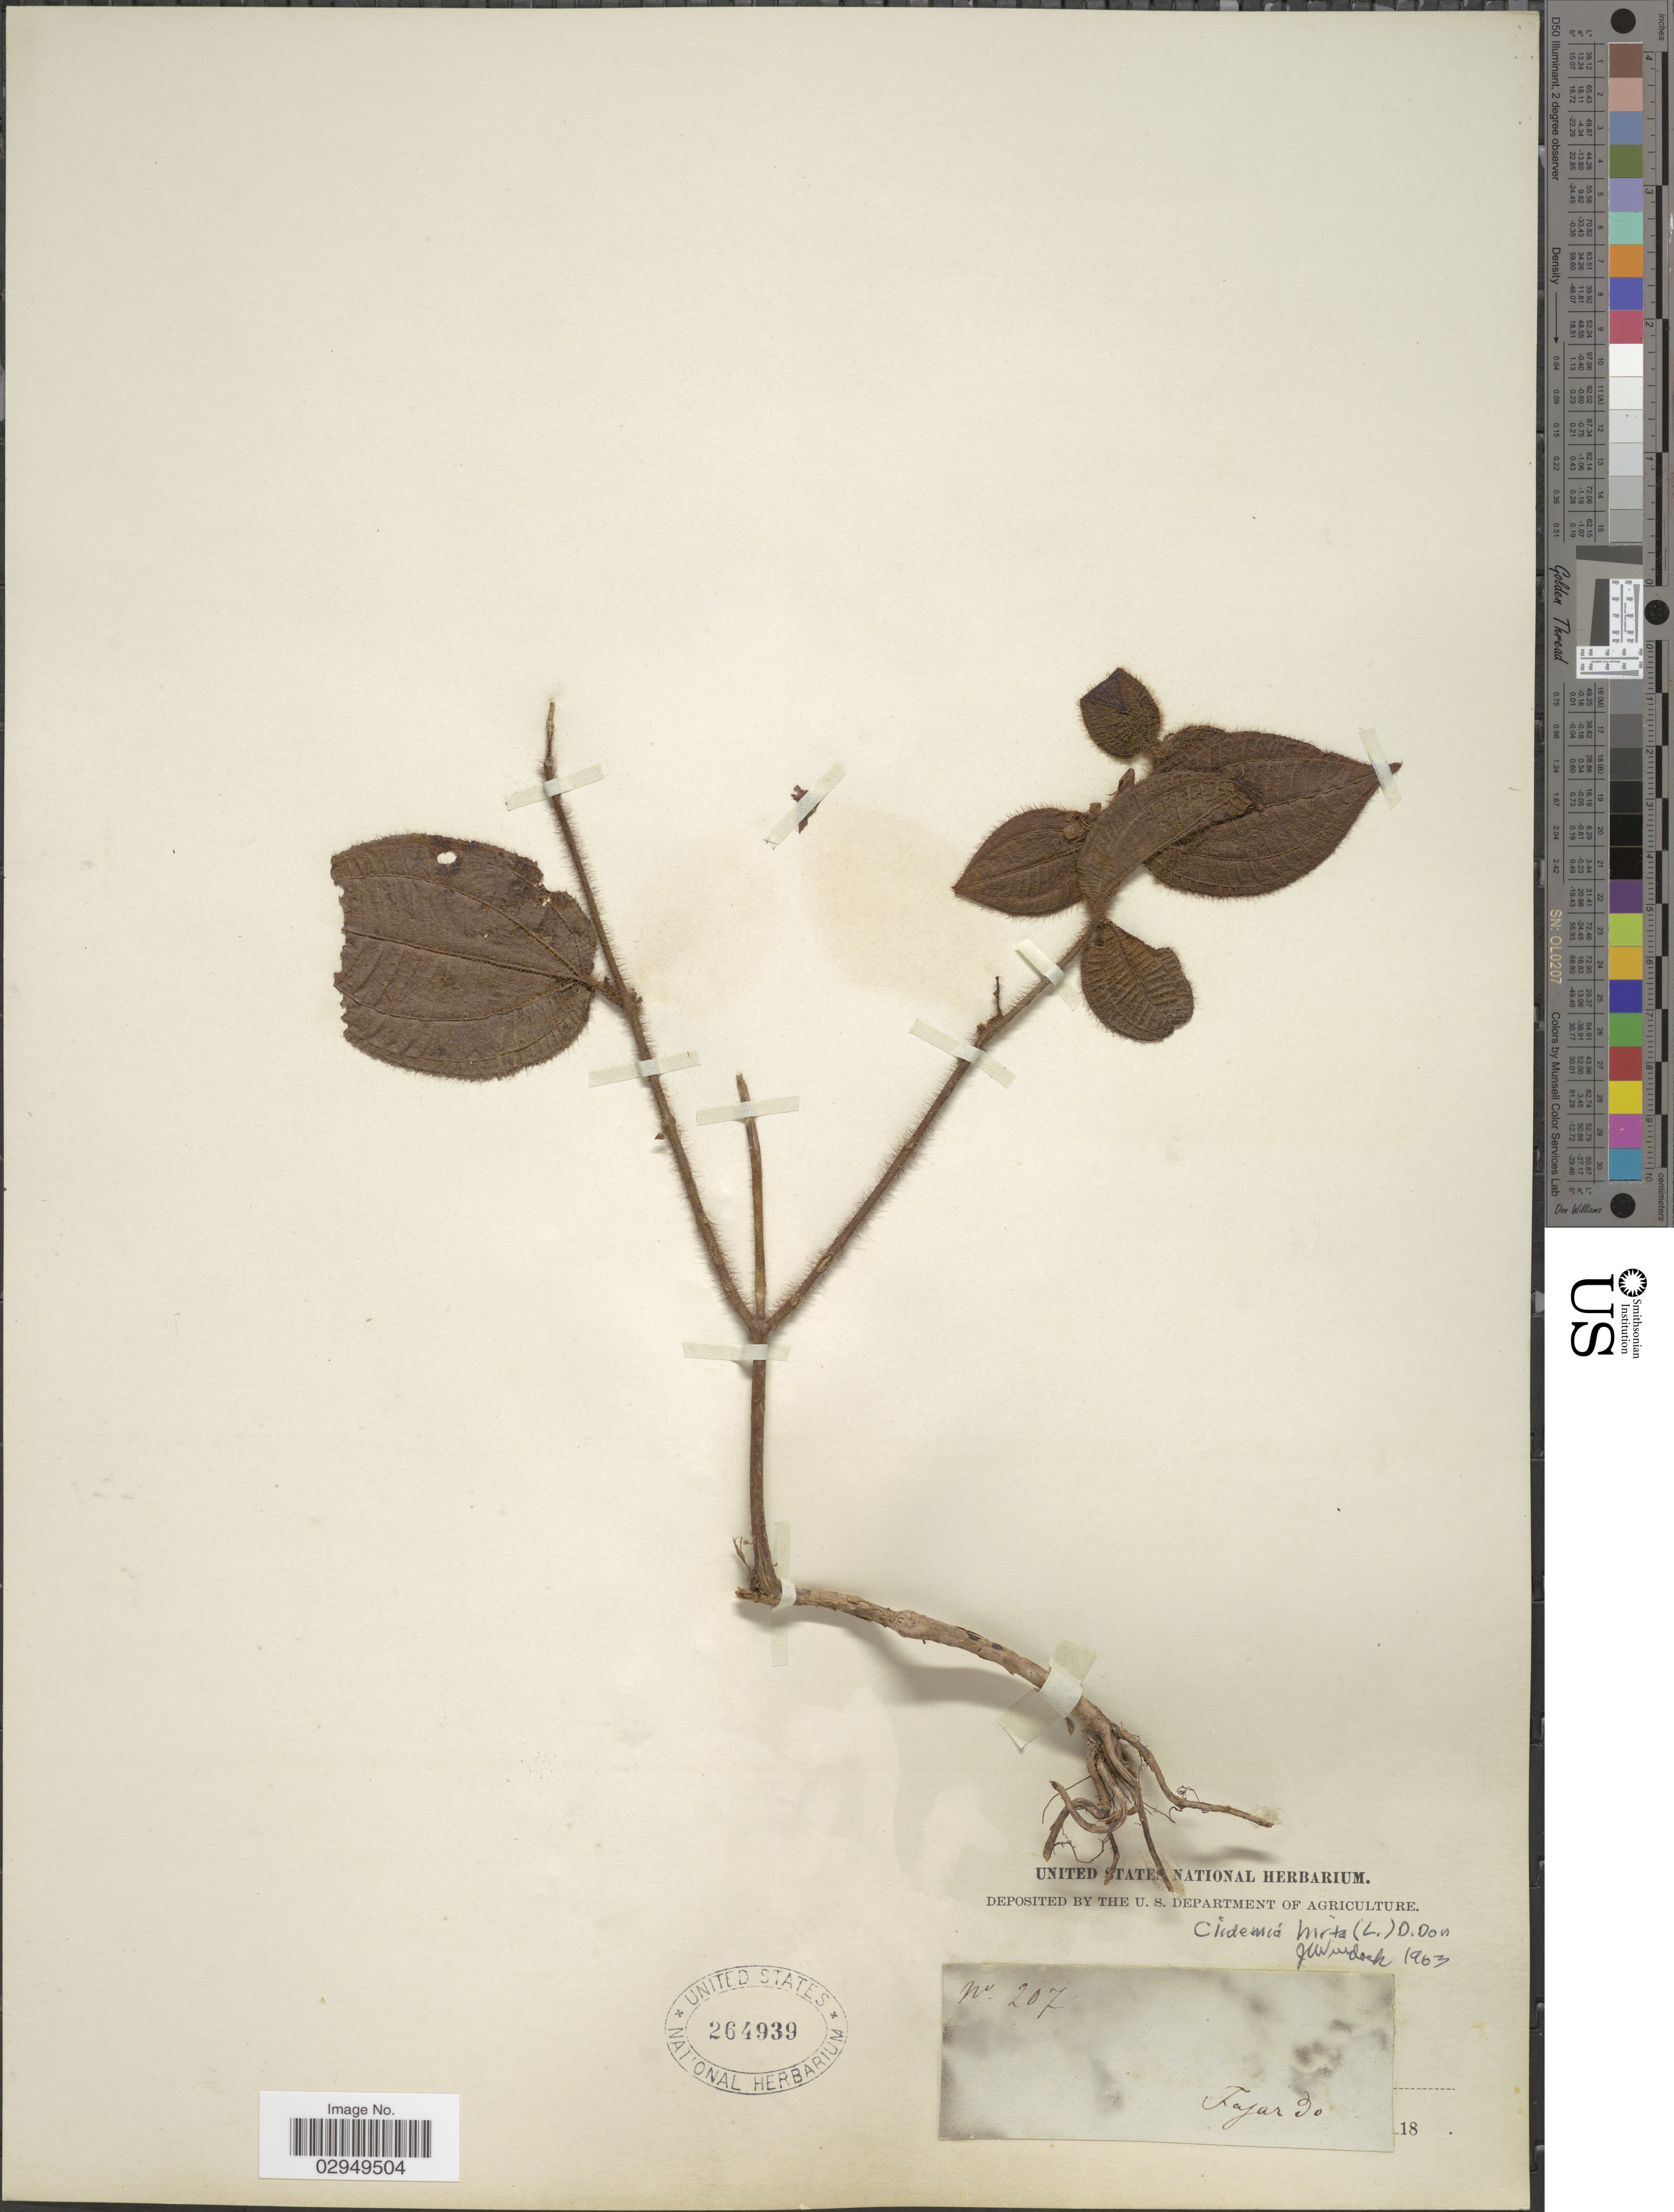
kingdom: Plantae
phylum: Tracheophyta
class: Magnoliopsida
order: Myrtales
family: Melastomataceae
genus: Clidemia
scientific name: Clidemia hirta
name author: (L.) D. Don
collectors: Fajardo, --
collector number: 207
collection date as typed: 18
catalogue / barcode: US 264939